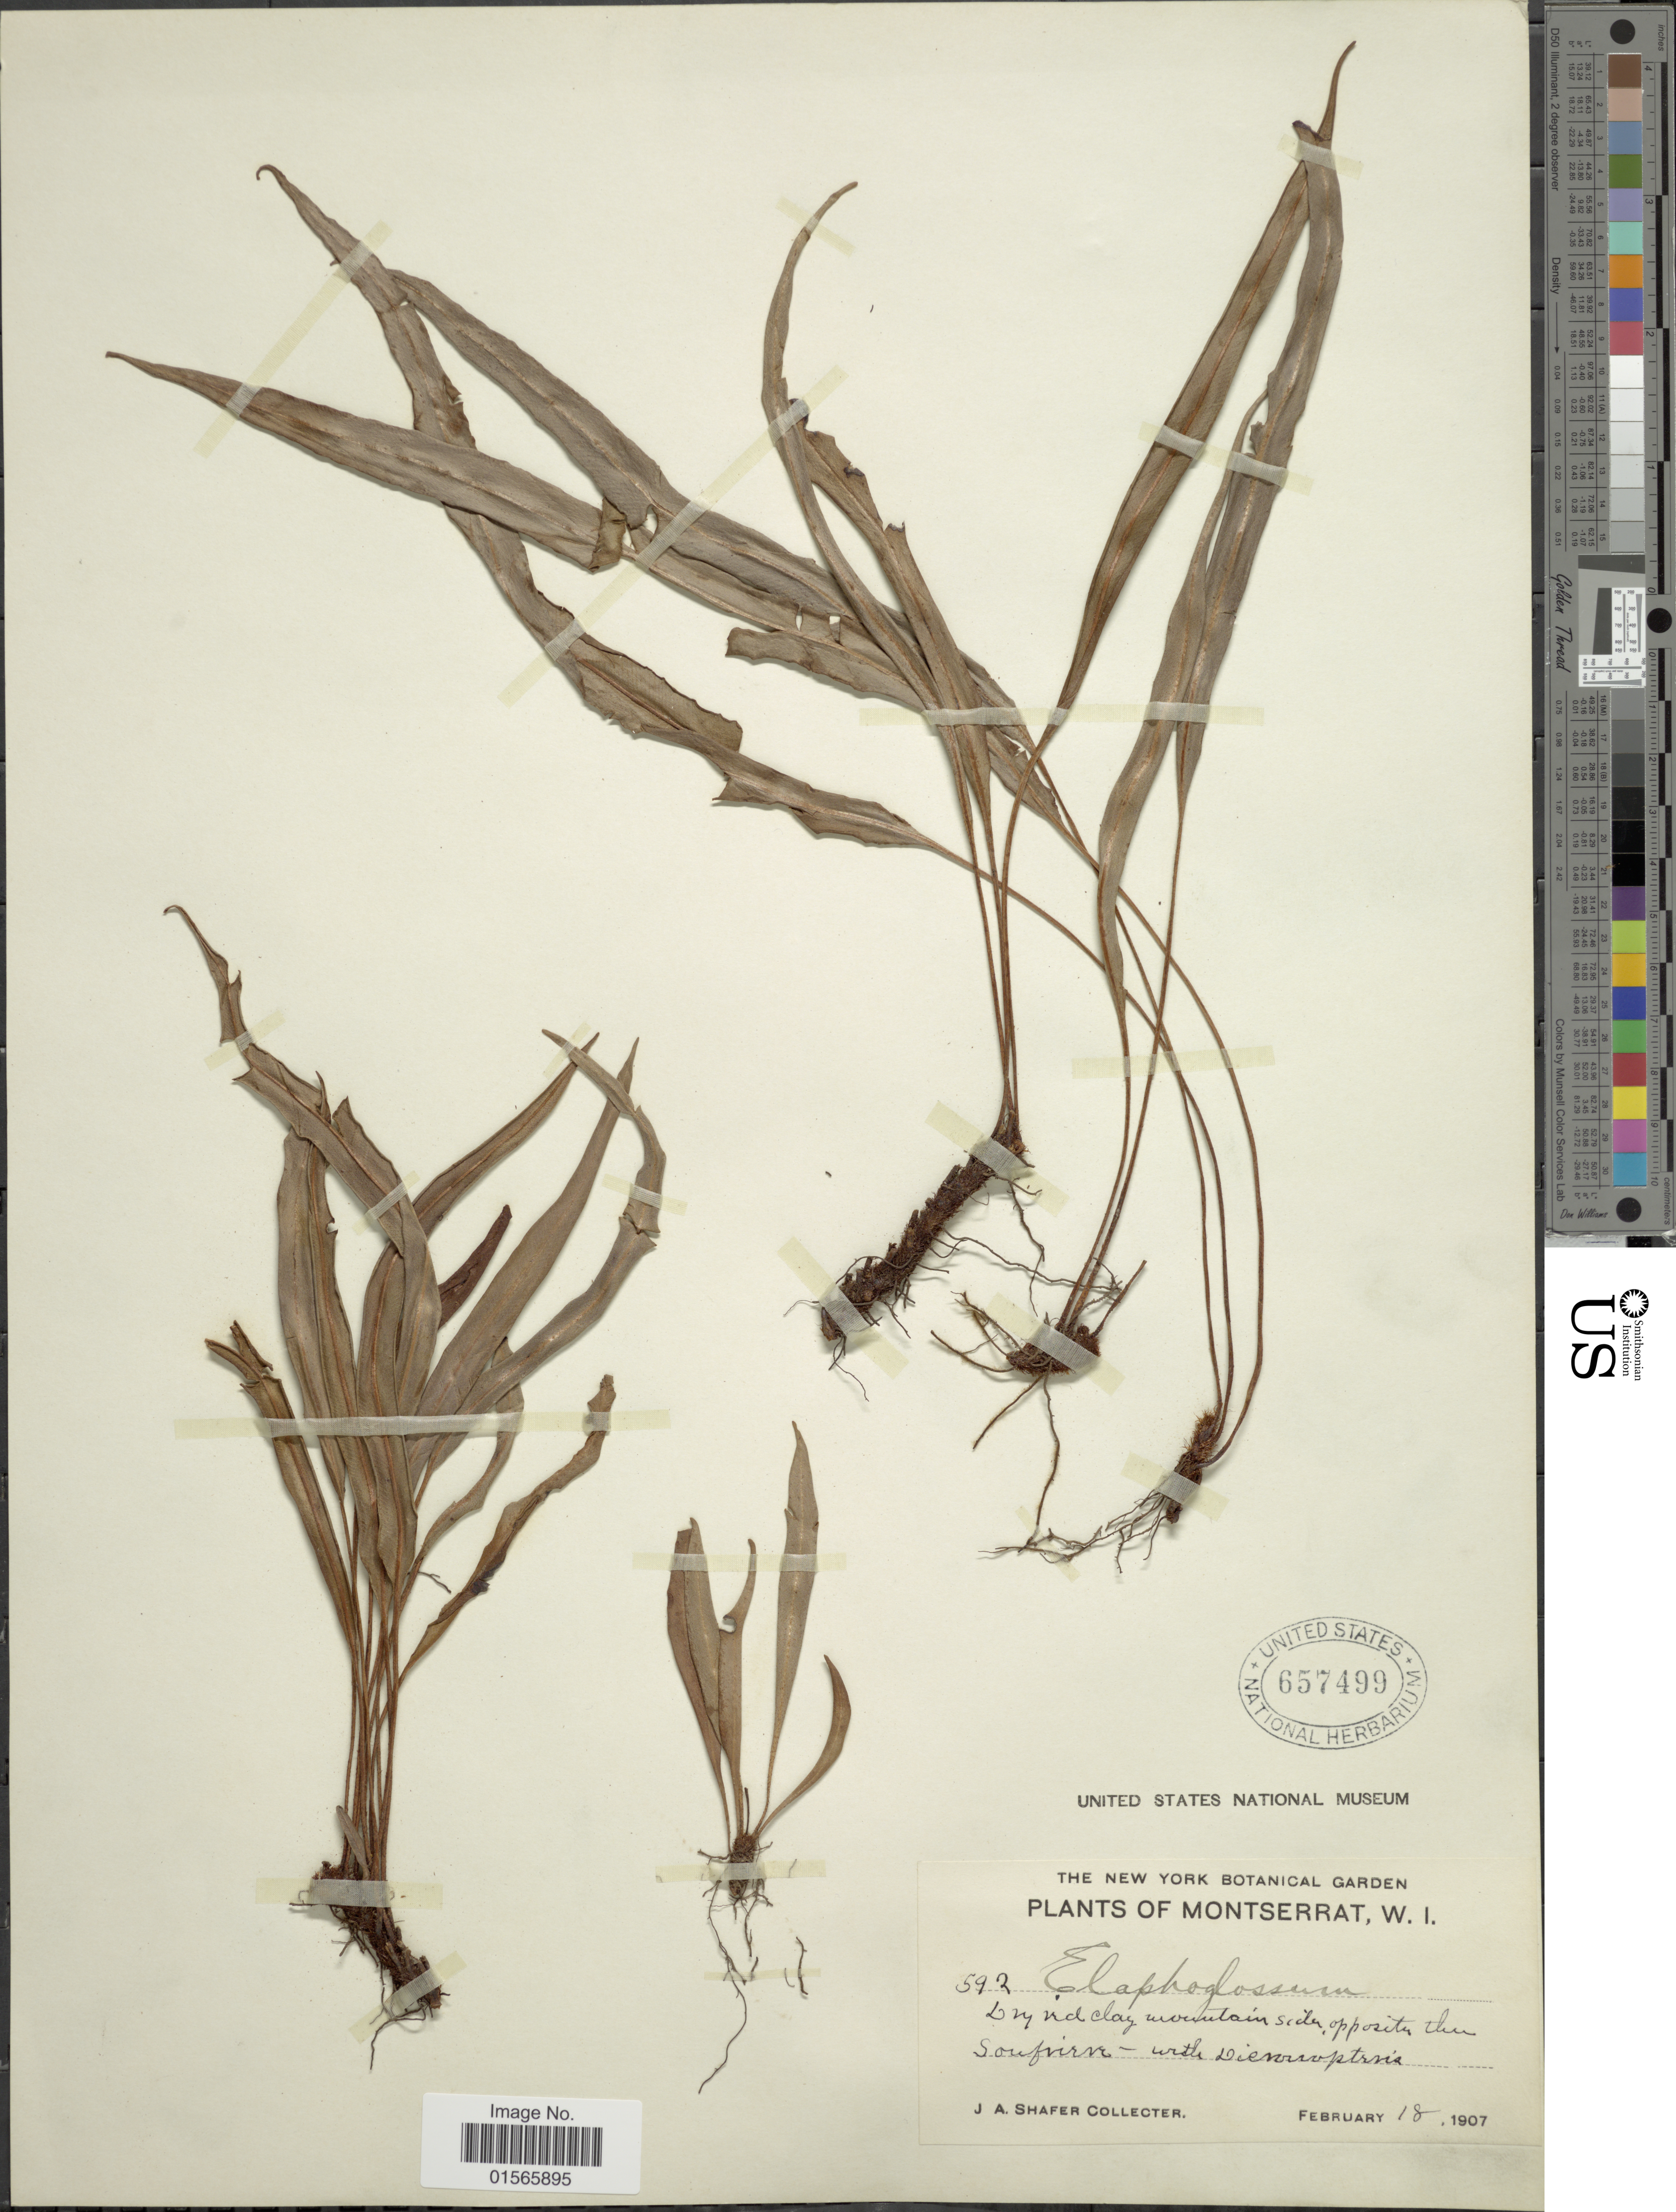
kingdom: Plantae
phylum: Tracheophyta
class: Polypodiopsida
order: Polypodiales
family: Dryopteridaceae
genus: Elaphoglossum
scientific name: Elaphoglossum petiolatum var. dussii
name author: (Underw. ex Maxon) Proctor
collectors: J. A. Shafer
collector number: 592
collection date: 1907-02-18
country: Montserrat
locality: W.I. Dry[illegible text] caly mountain side, opposites [illegible text]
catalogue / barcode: US 657499